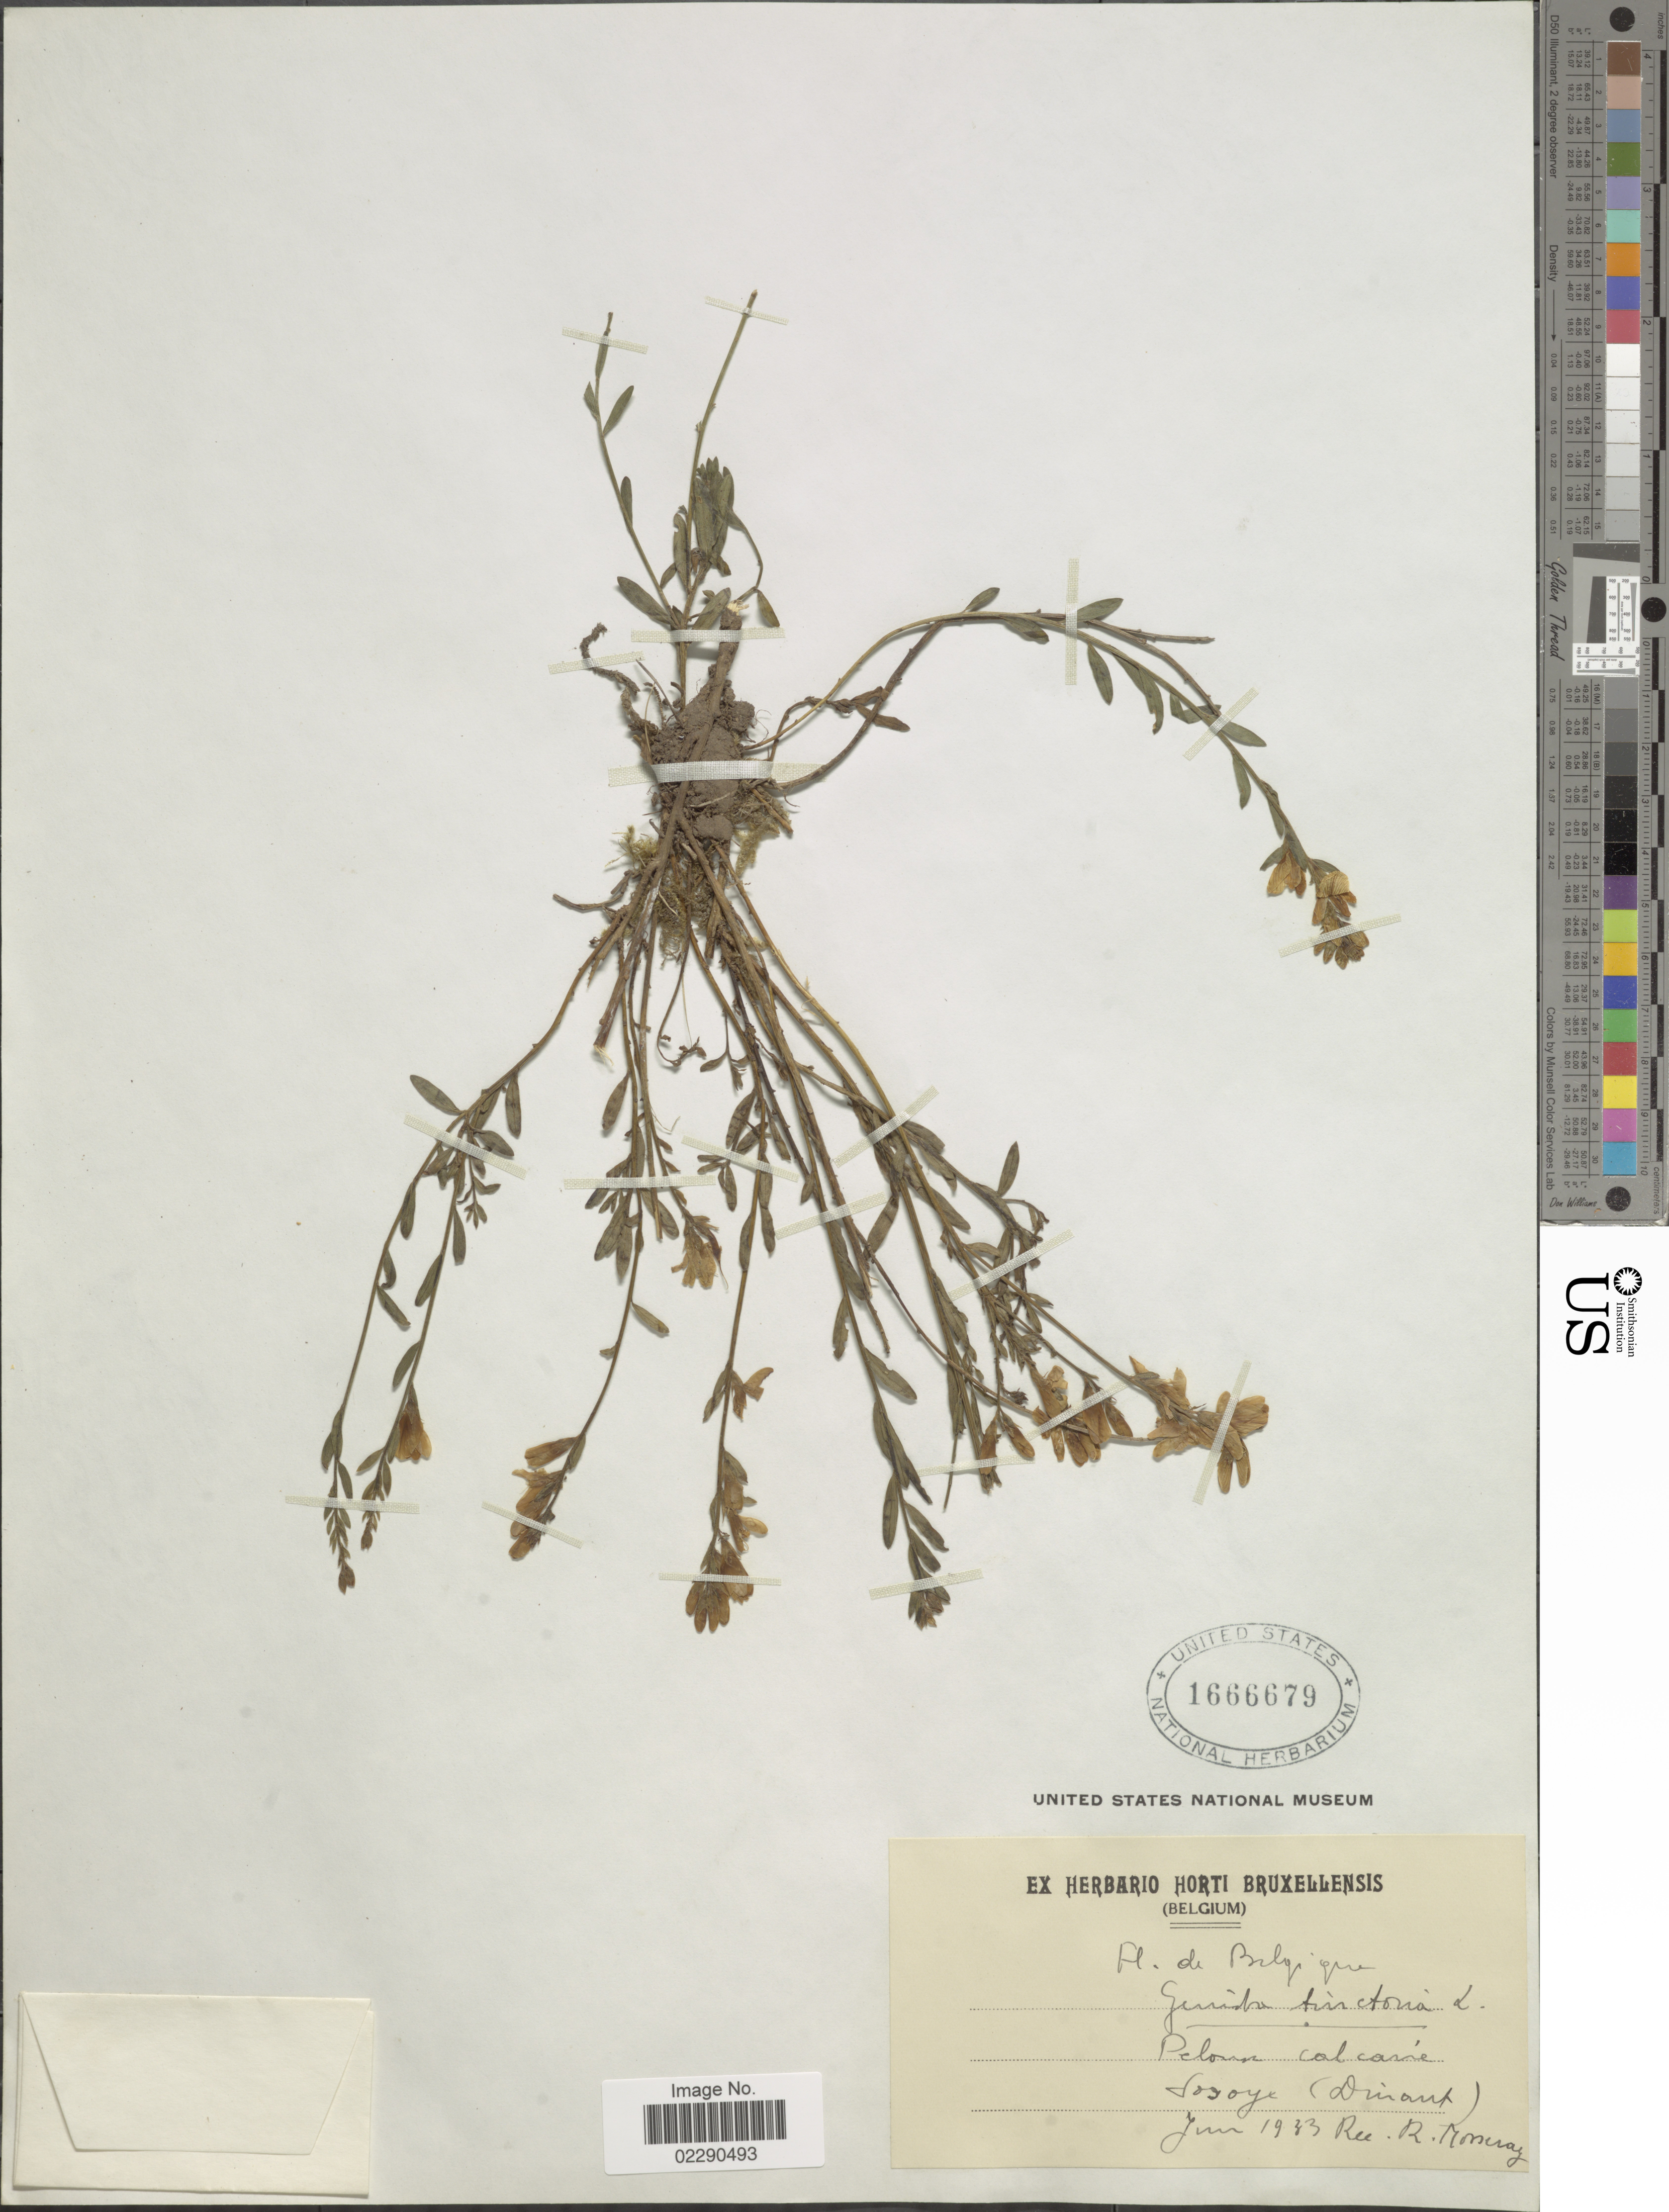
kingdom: Plantae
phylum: Tracheophyta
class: Magnoliopsida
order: Fabales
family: Fabaceae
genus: Genista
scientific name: Genista tinctoria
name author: L.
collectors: ex herb. Horti Bruxellensis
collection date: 1933-06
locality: Pelour calcarie, Losoye (Drinant) [interpreted]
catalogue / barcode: US 1666679